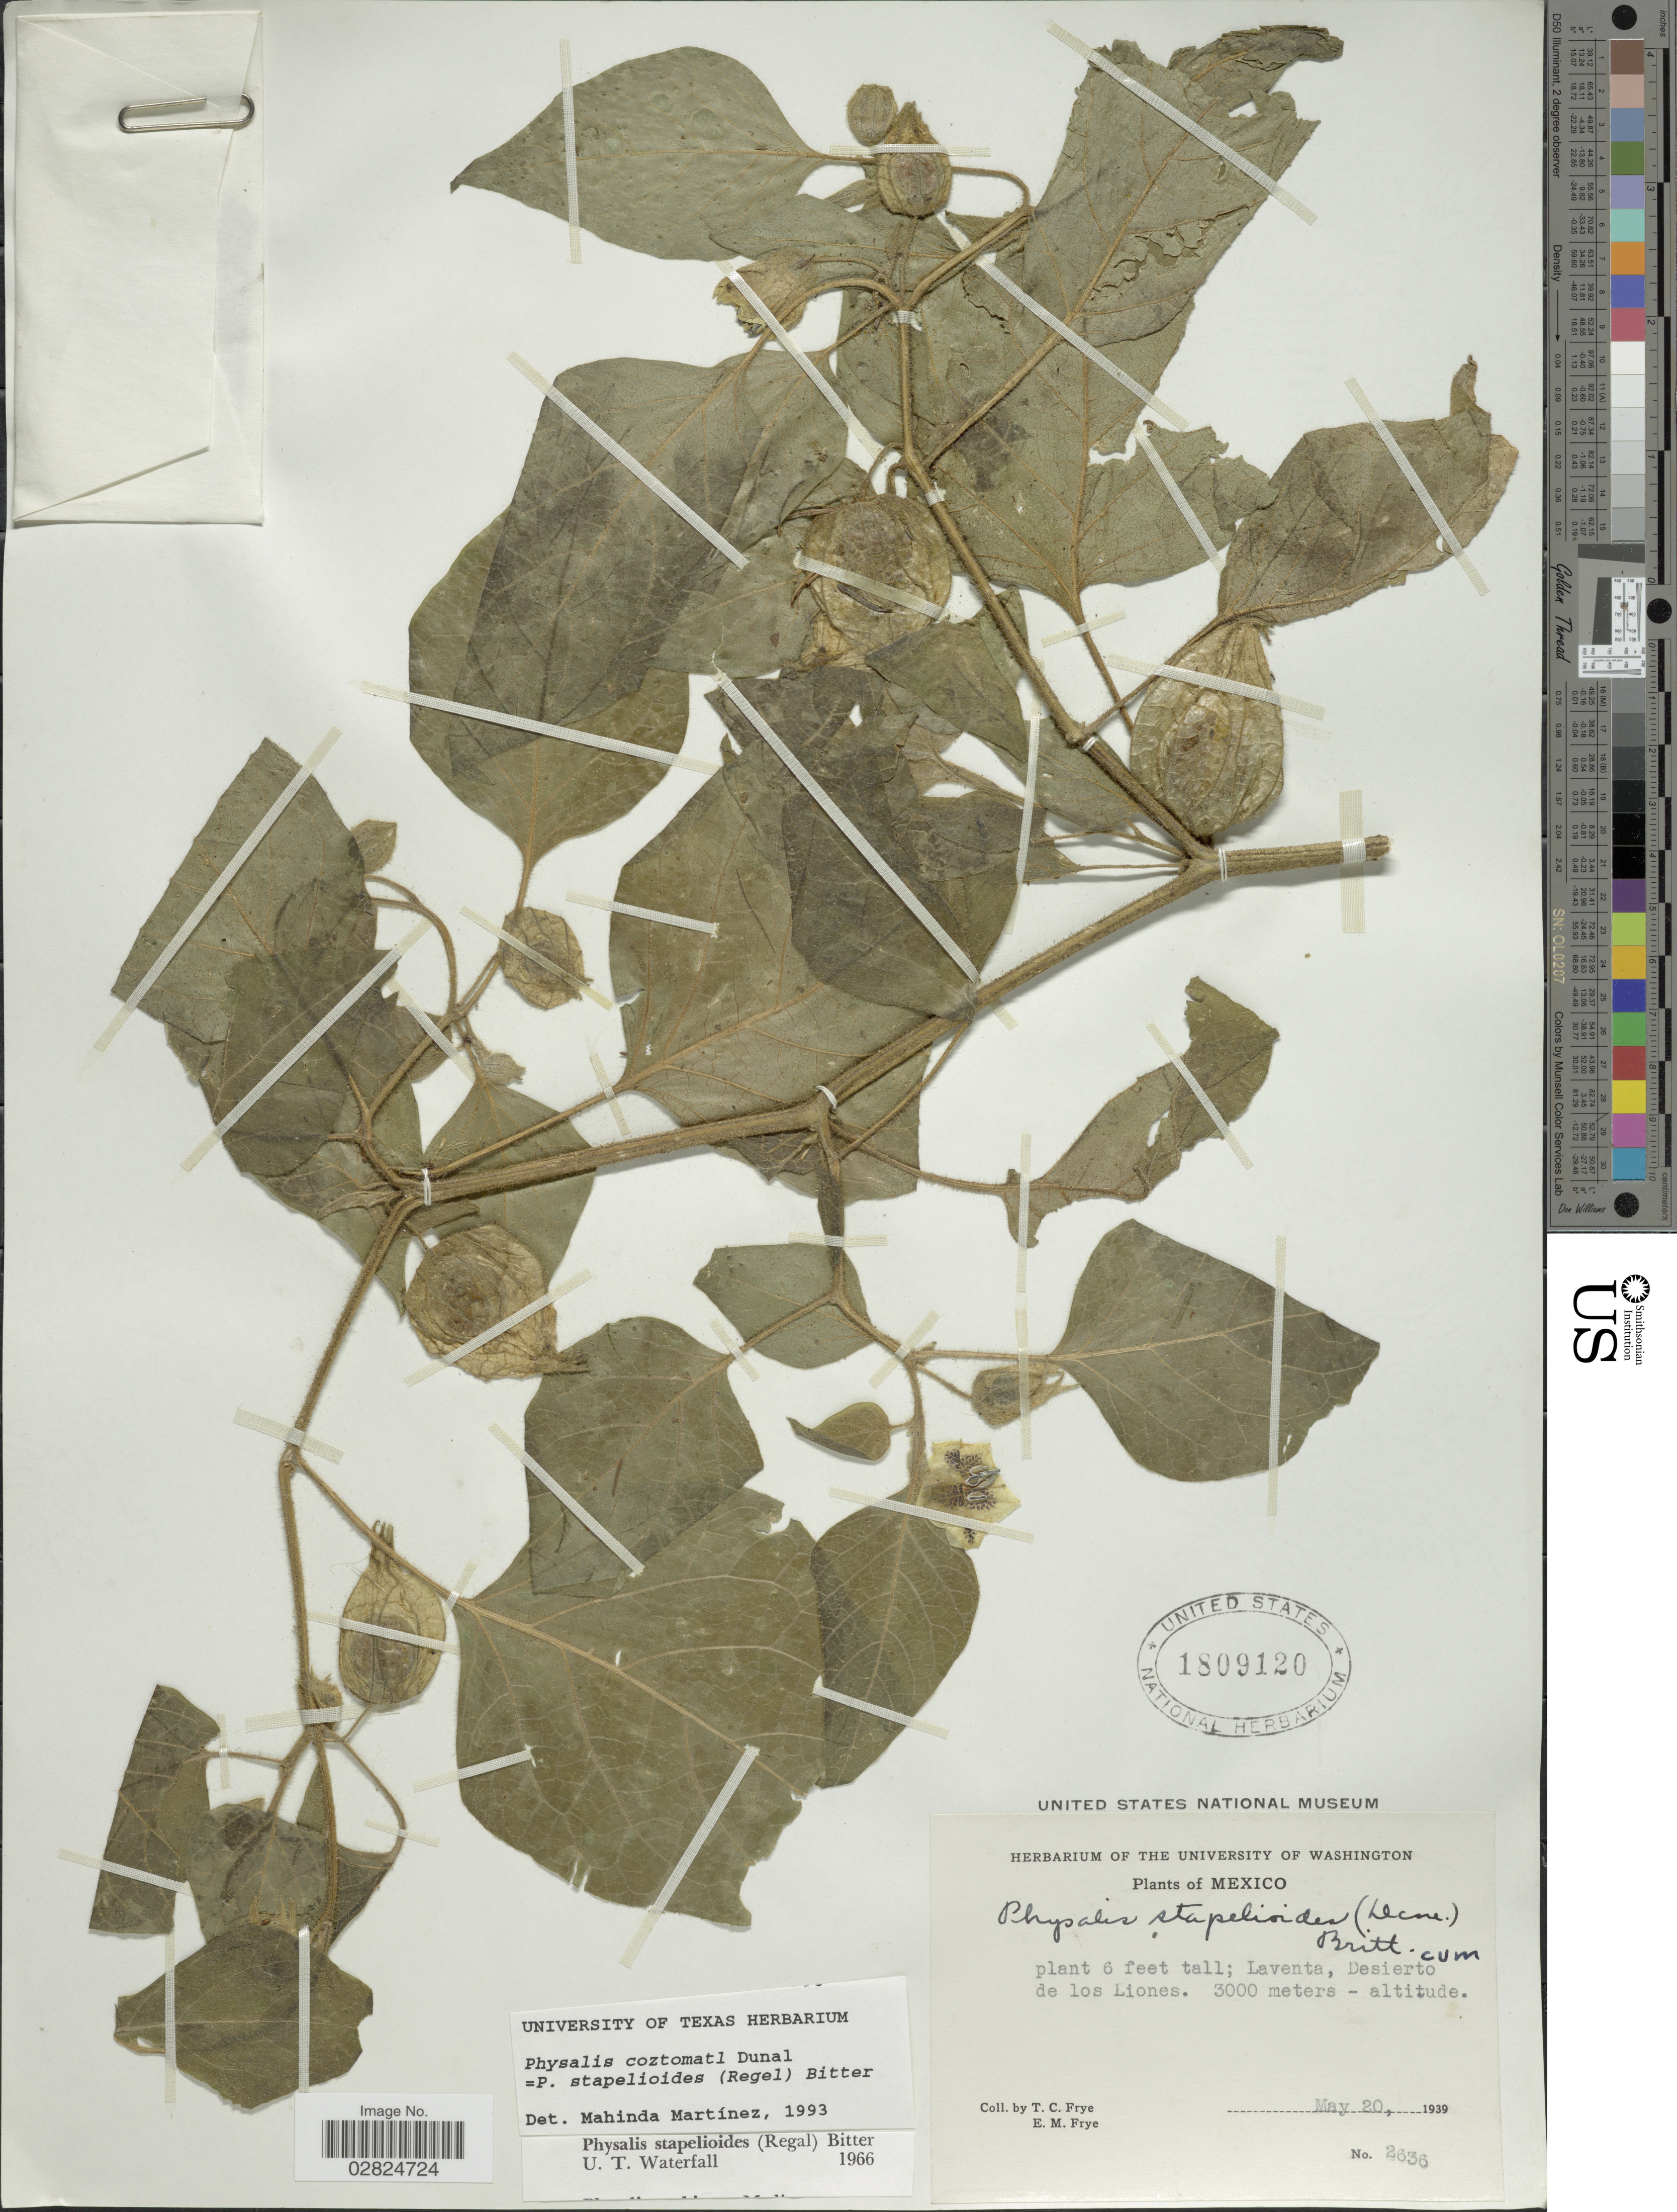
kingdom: Plantae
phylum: Tracheophyta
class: Magnoliopsida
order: Solanales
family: Solanaceae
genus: Physalis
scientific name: Physalis coztomatl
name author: Dunal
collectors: T. C. Frye & E. Frye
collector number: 2636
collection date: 1939-05-20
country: Mexico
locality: Laventa, Desierto de los Liones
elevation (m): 3000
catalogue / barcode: US 1809120